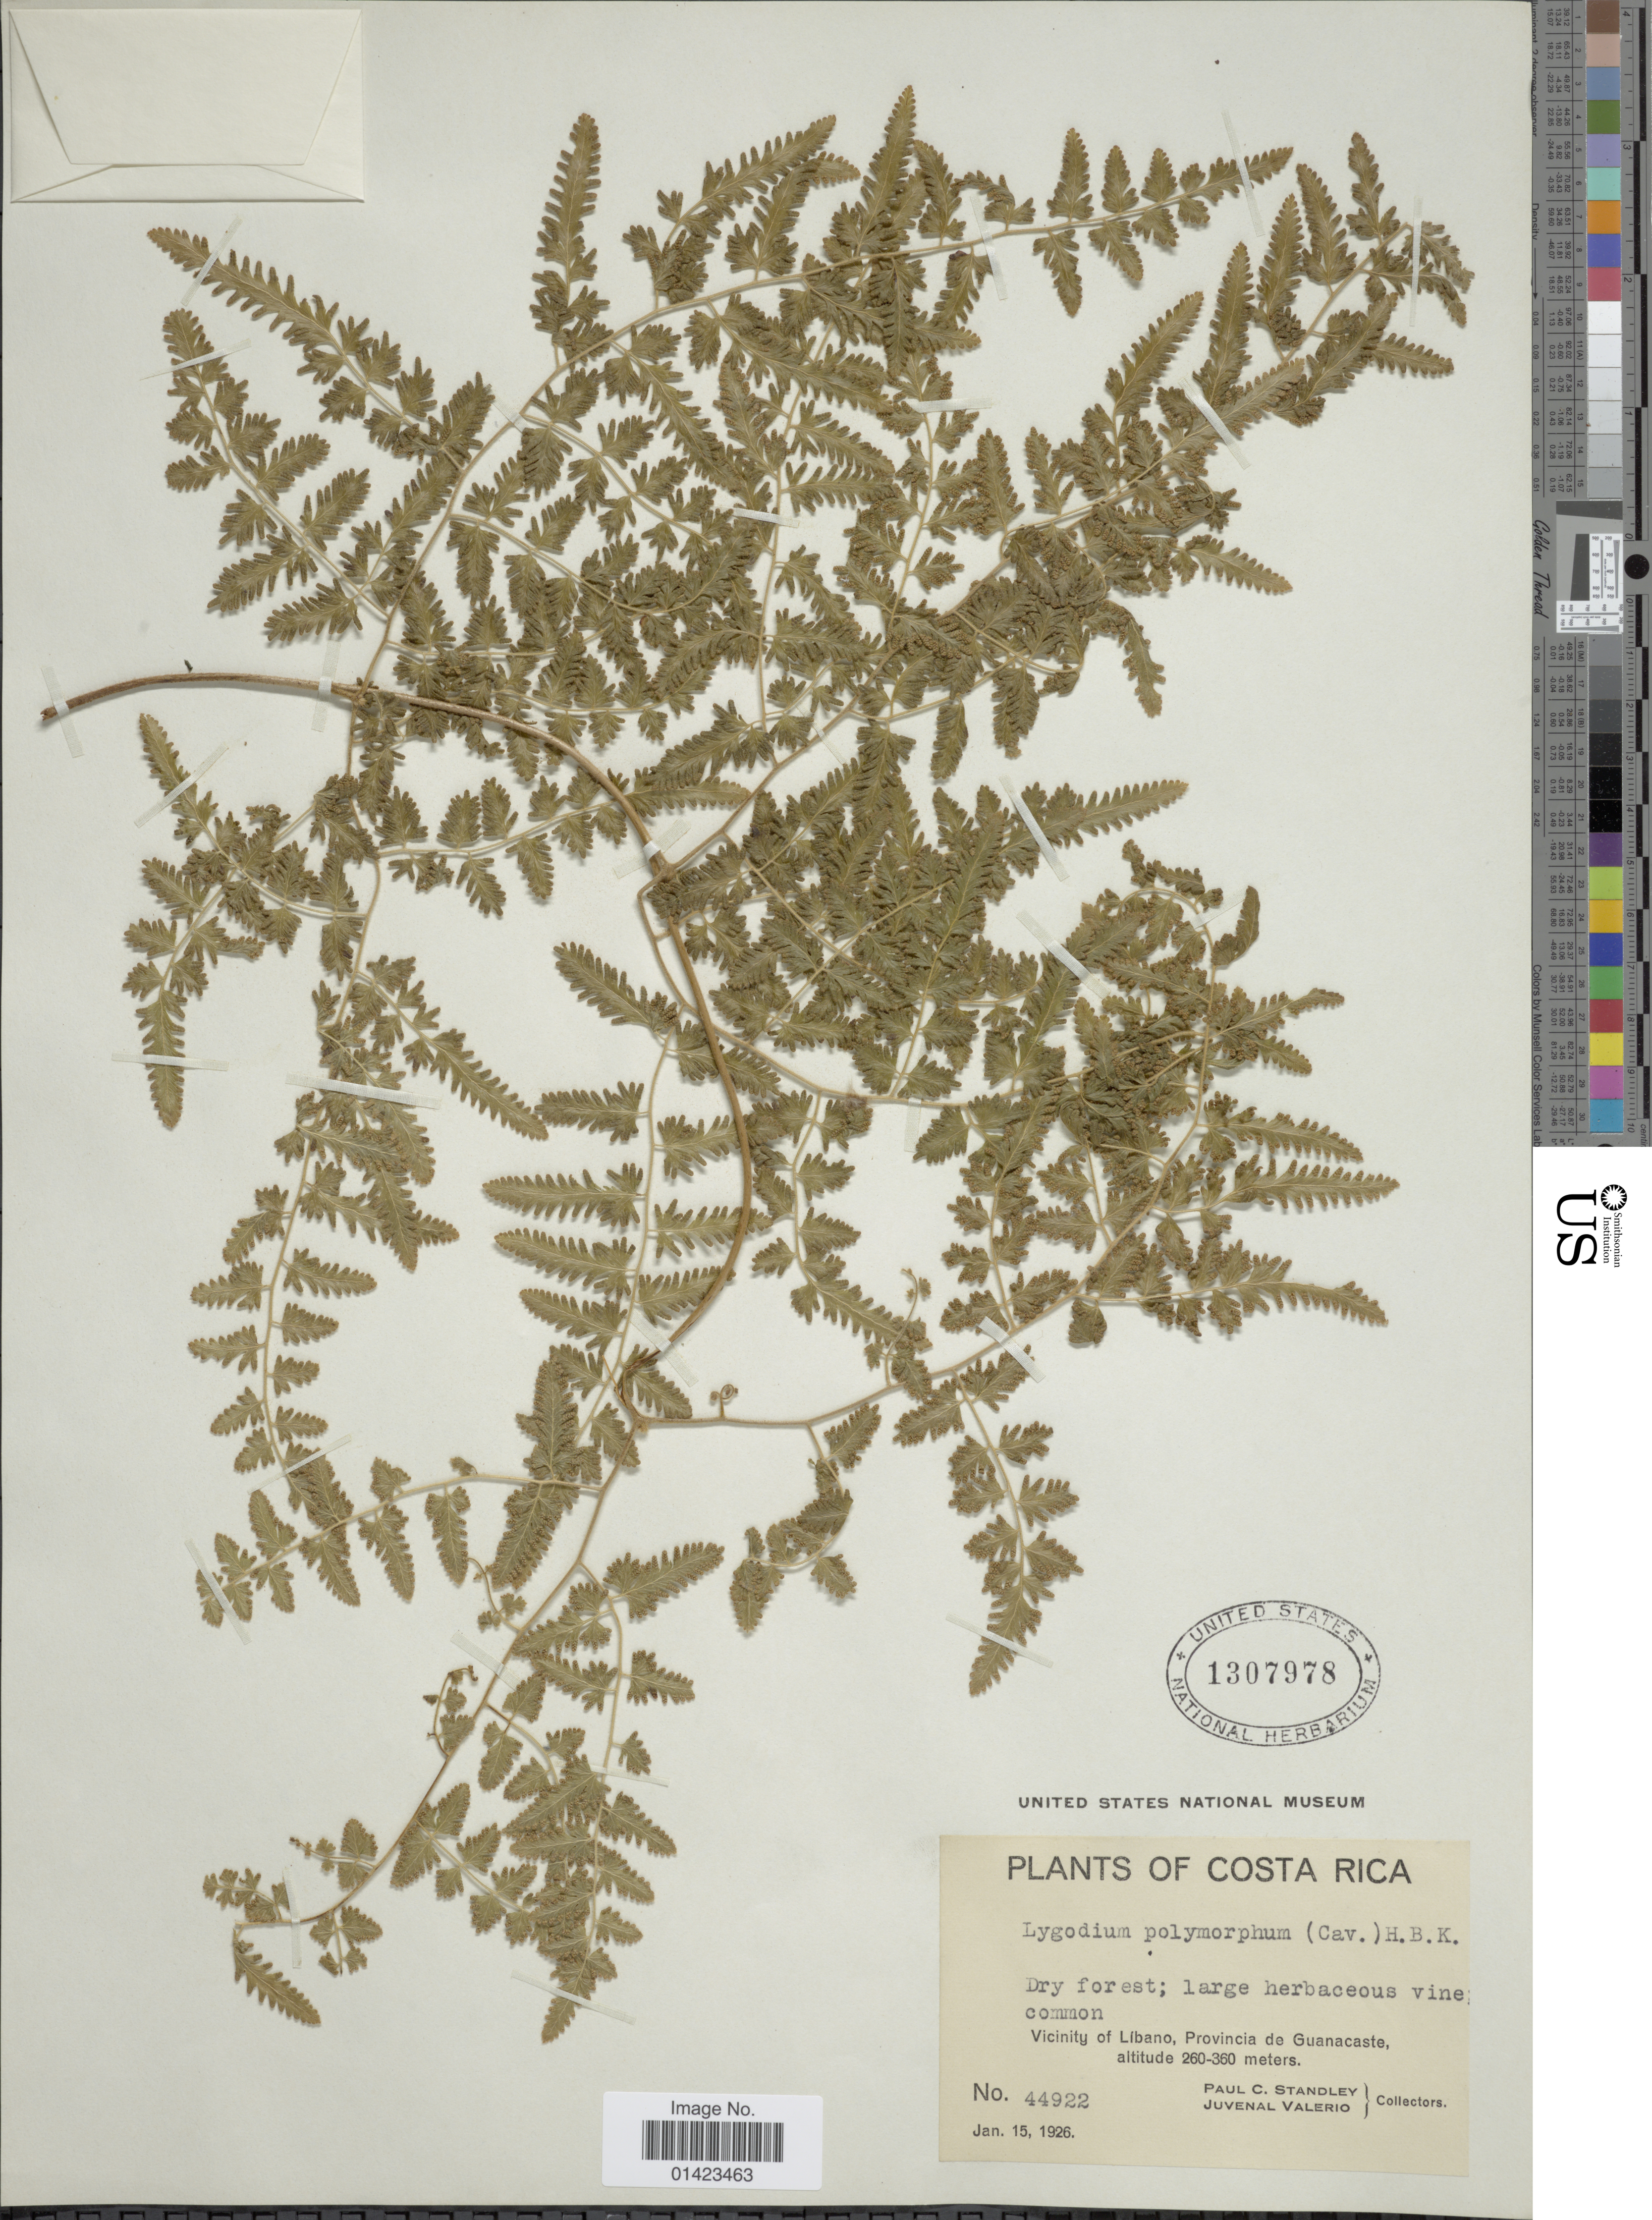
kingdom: Plantae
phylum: Tracheophyta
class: Polypodiopsida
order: Schizaeales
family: Lygodiaceae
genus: Lygodium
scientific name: Lygodium venustum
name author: Sw.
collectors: P. C. Standley & J. Valerio R.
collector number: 44922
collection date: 1926-01-15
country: Costa Rica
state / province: Guanacaste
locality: Vicinity of Libano, Provincia de Guanacaste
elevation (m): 260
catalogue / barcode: US 1307978